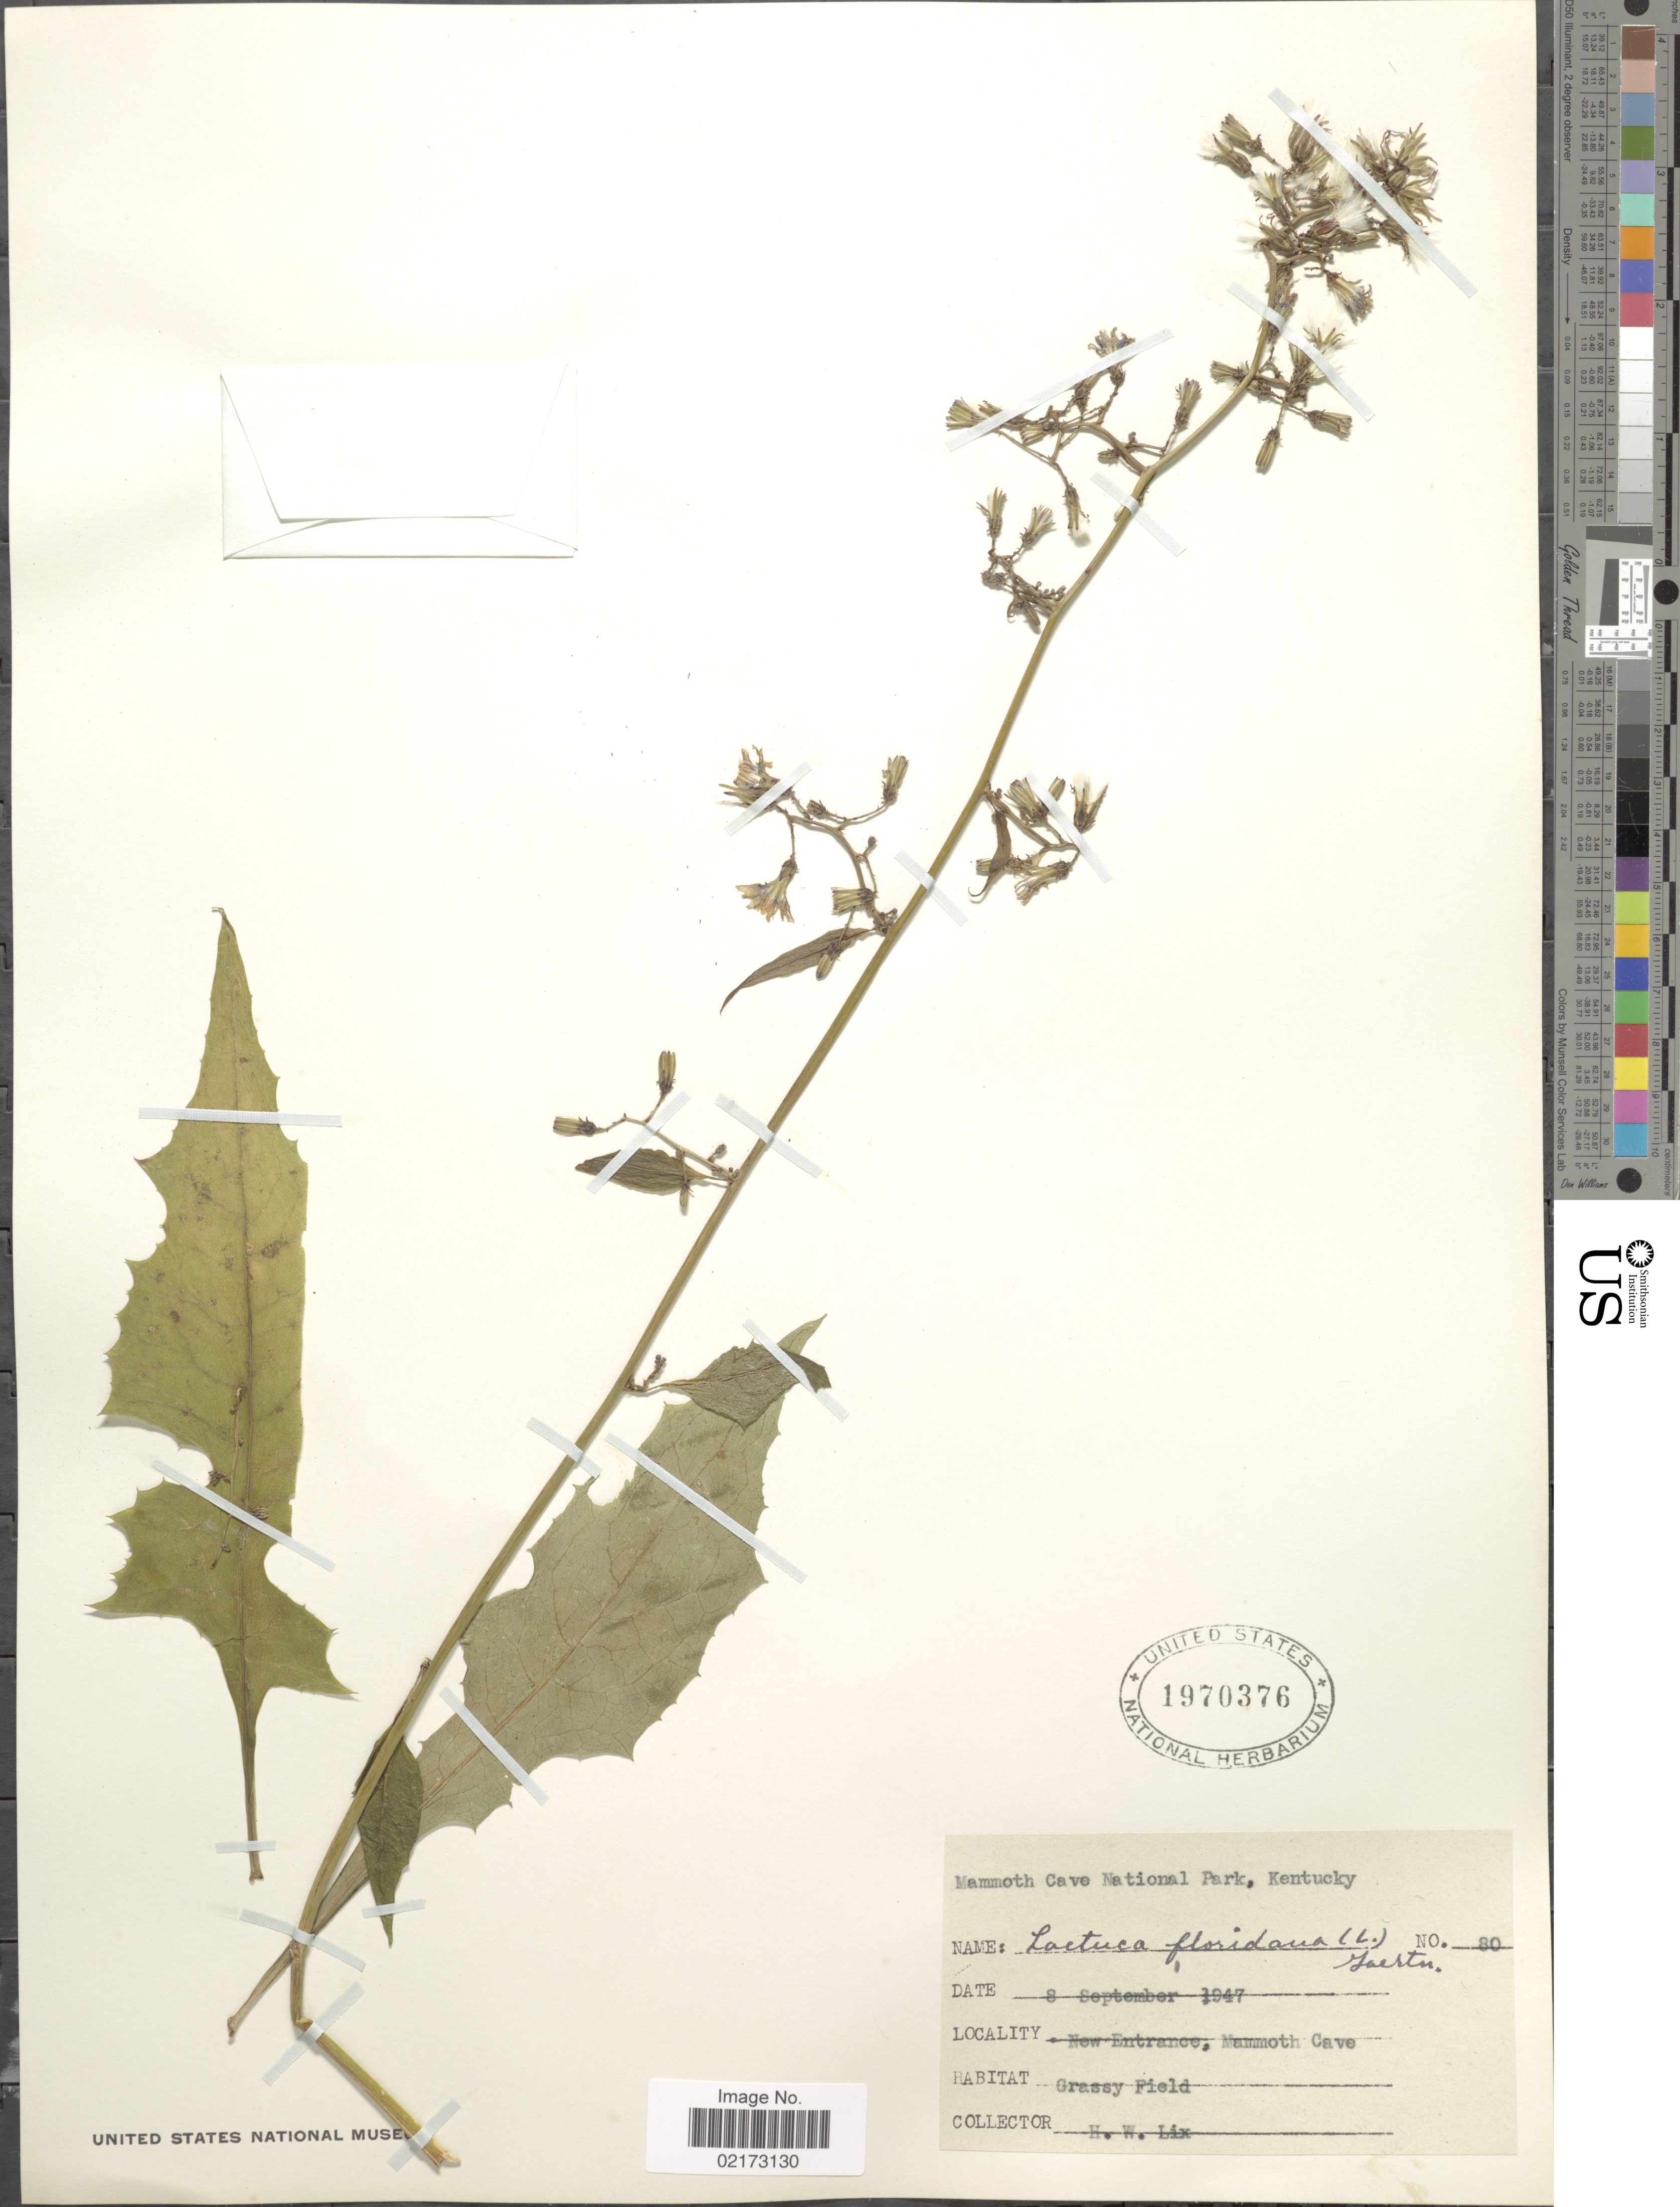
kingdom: Plantae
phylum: Tracheophyta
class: Magnoliopsida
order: Asterales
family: Asteraceae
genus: Lactuca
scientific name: Lactuca floridana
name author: (L.) Gaertn.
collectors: H. W. Lix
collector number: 80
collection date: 1947-09-08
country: United States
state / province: Kentucky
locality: Mammoth Cave National Park, New Entrance, Mammoth Cave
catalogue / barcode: US 1970376